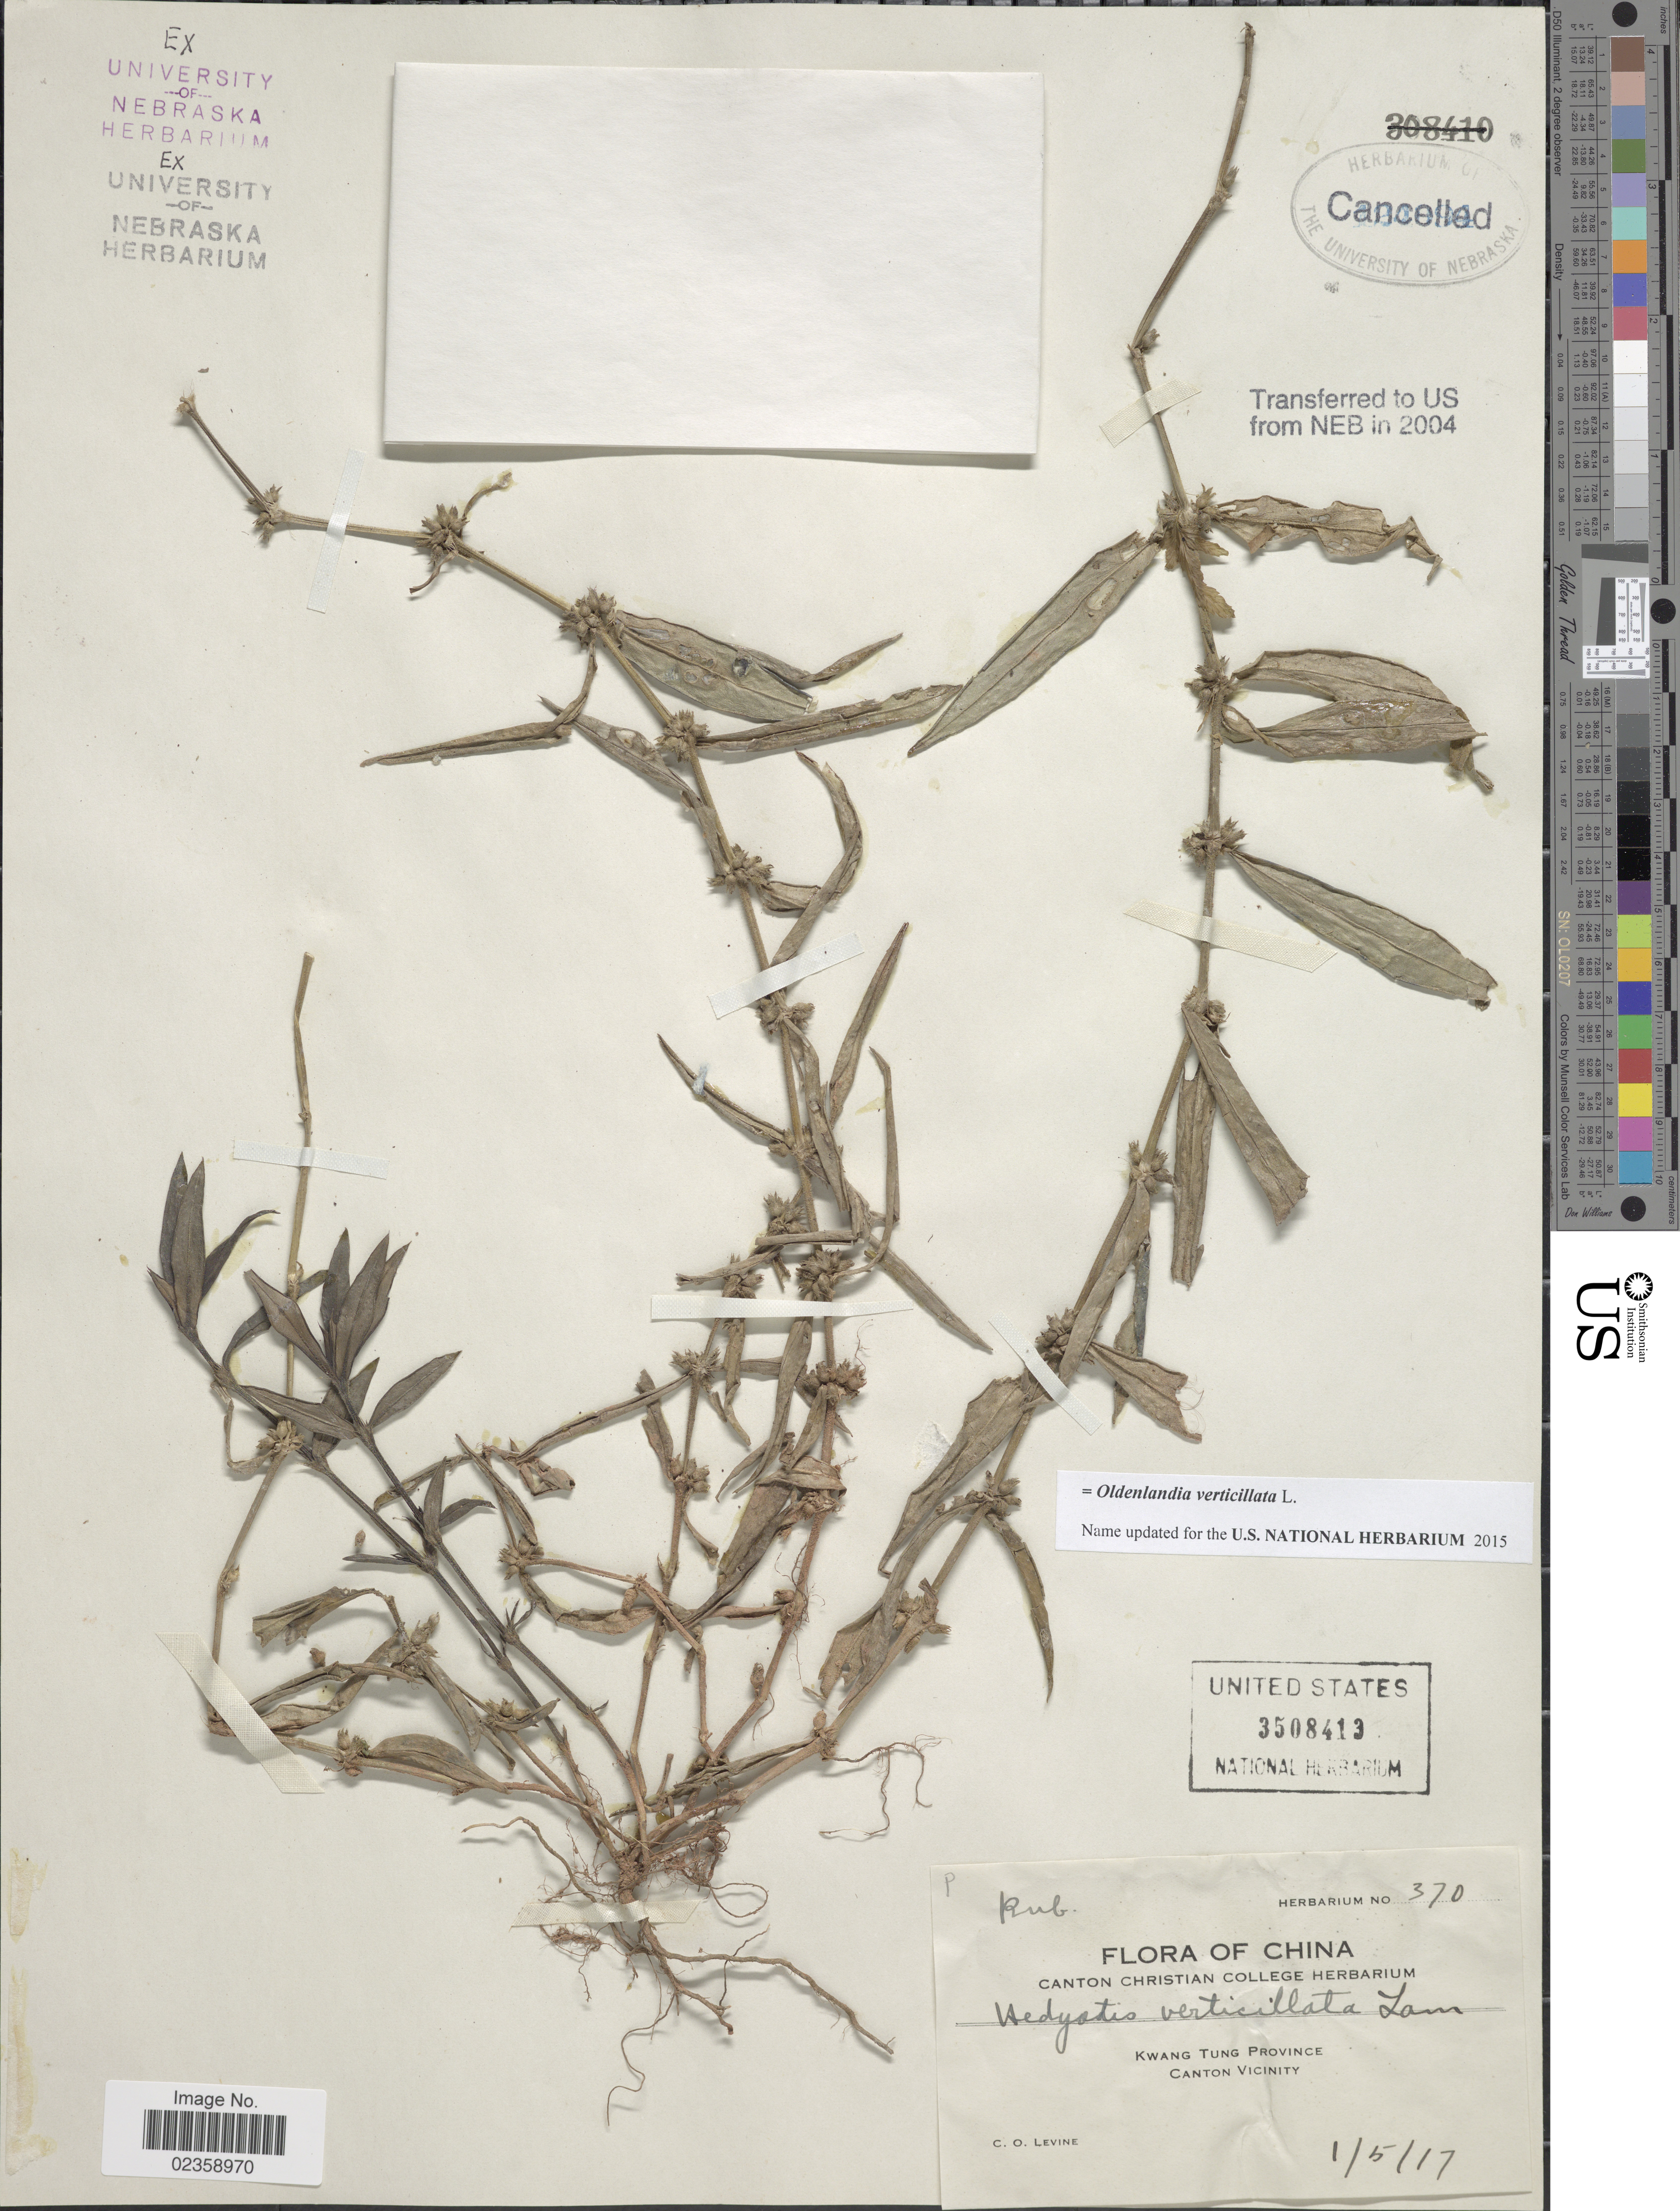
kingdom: Plantae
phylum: Tracheophyta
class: Magnoliopsida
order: Gentianales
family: Rubiaceae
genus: Oldenlandia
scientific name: Oldenlandia verticillata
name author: L.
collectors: C. O. Levine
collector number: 370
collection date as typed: Transcribed d/m/y: 1/5/17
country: China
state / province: Guangdong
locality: Kwang Tung Province. Canton Vicinity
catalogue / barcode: US 3508413